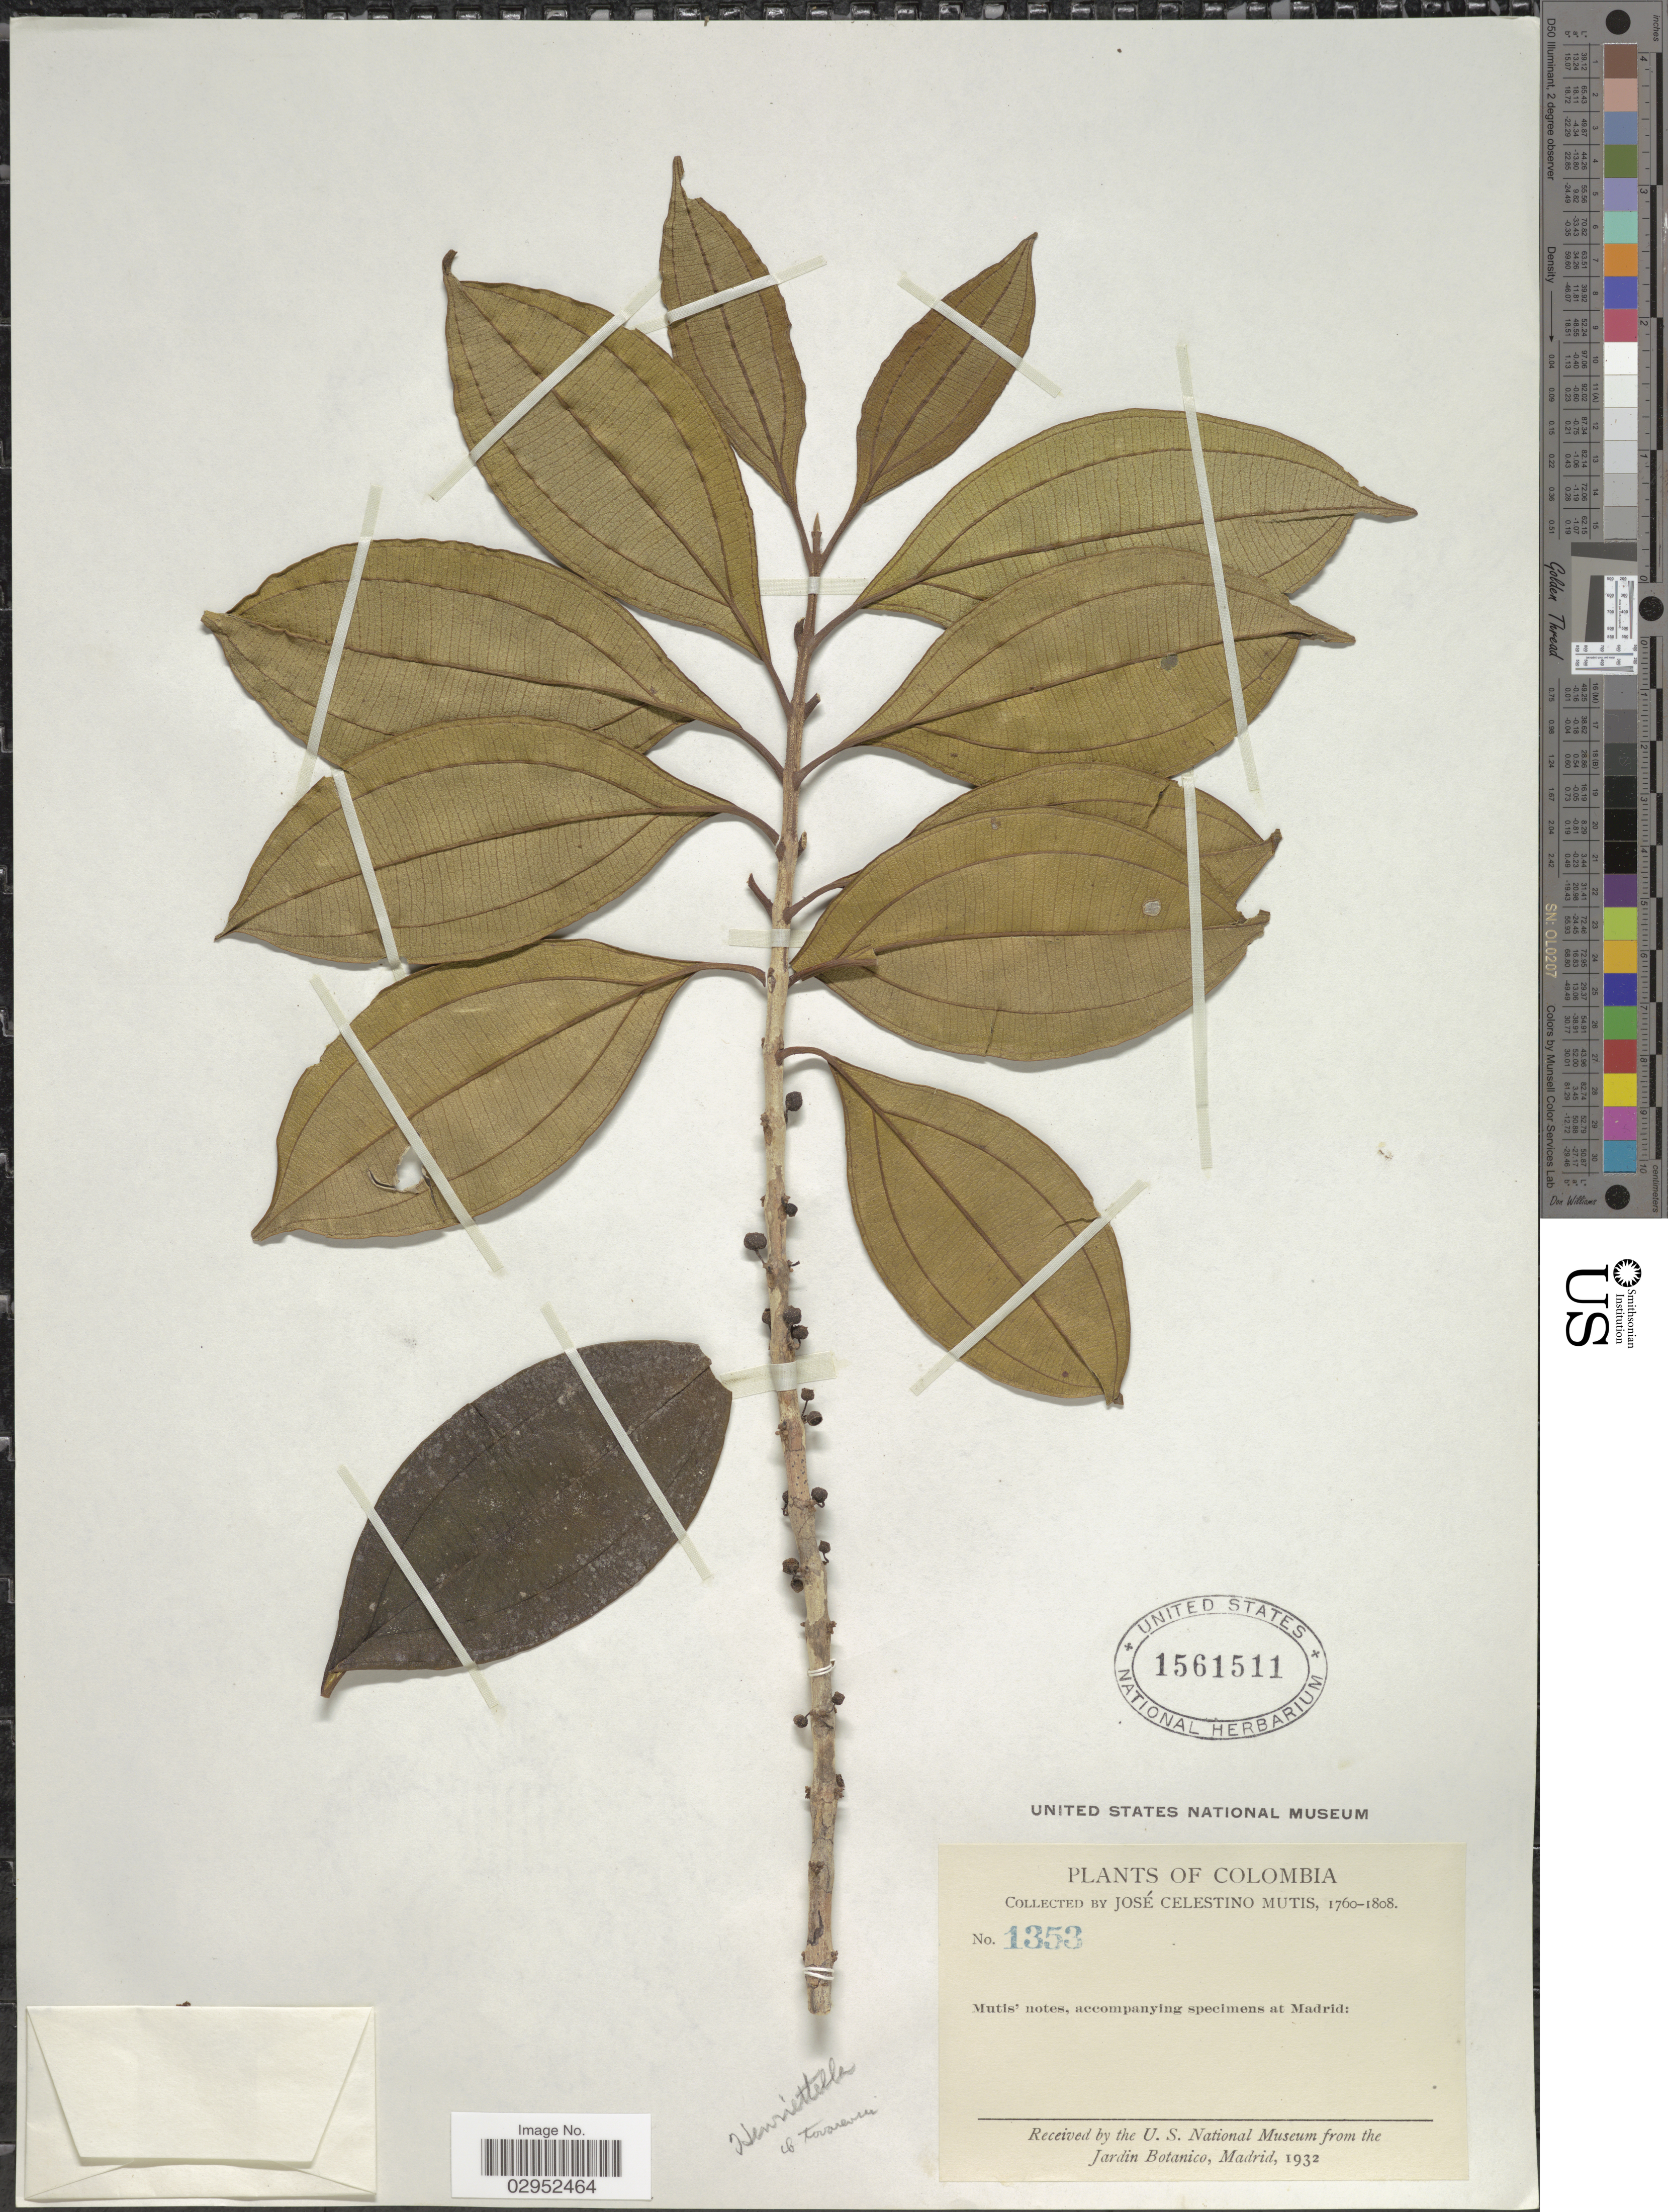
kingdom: Plantae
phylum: Tracheophyta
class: Magnoliopsida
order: Myrtales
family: Melastomataceae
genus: Henriettea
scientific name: Henriettea sp.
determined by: Strong, Mark T., (BOT), Smithsonian Institution - National Museum of Natural History (UNITED STATES)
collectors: J. C. B. Mutis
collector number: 1353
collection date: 1760/1808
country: Colombia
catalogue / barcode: US 1561511